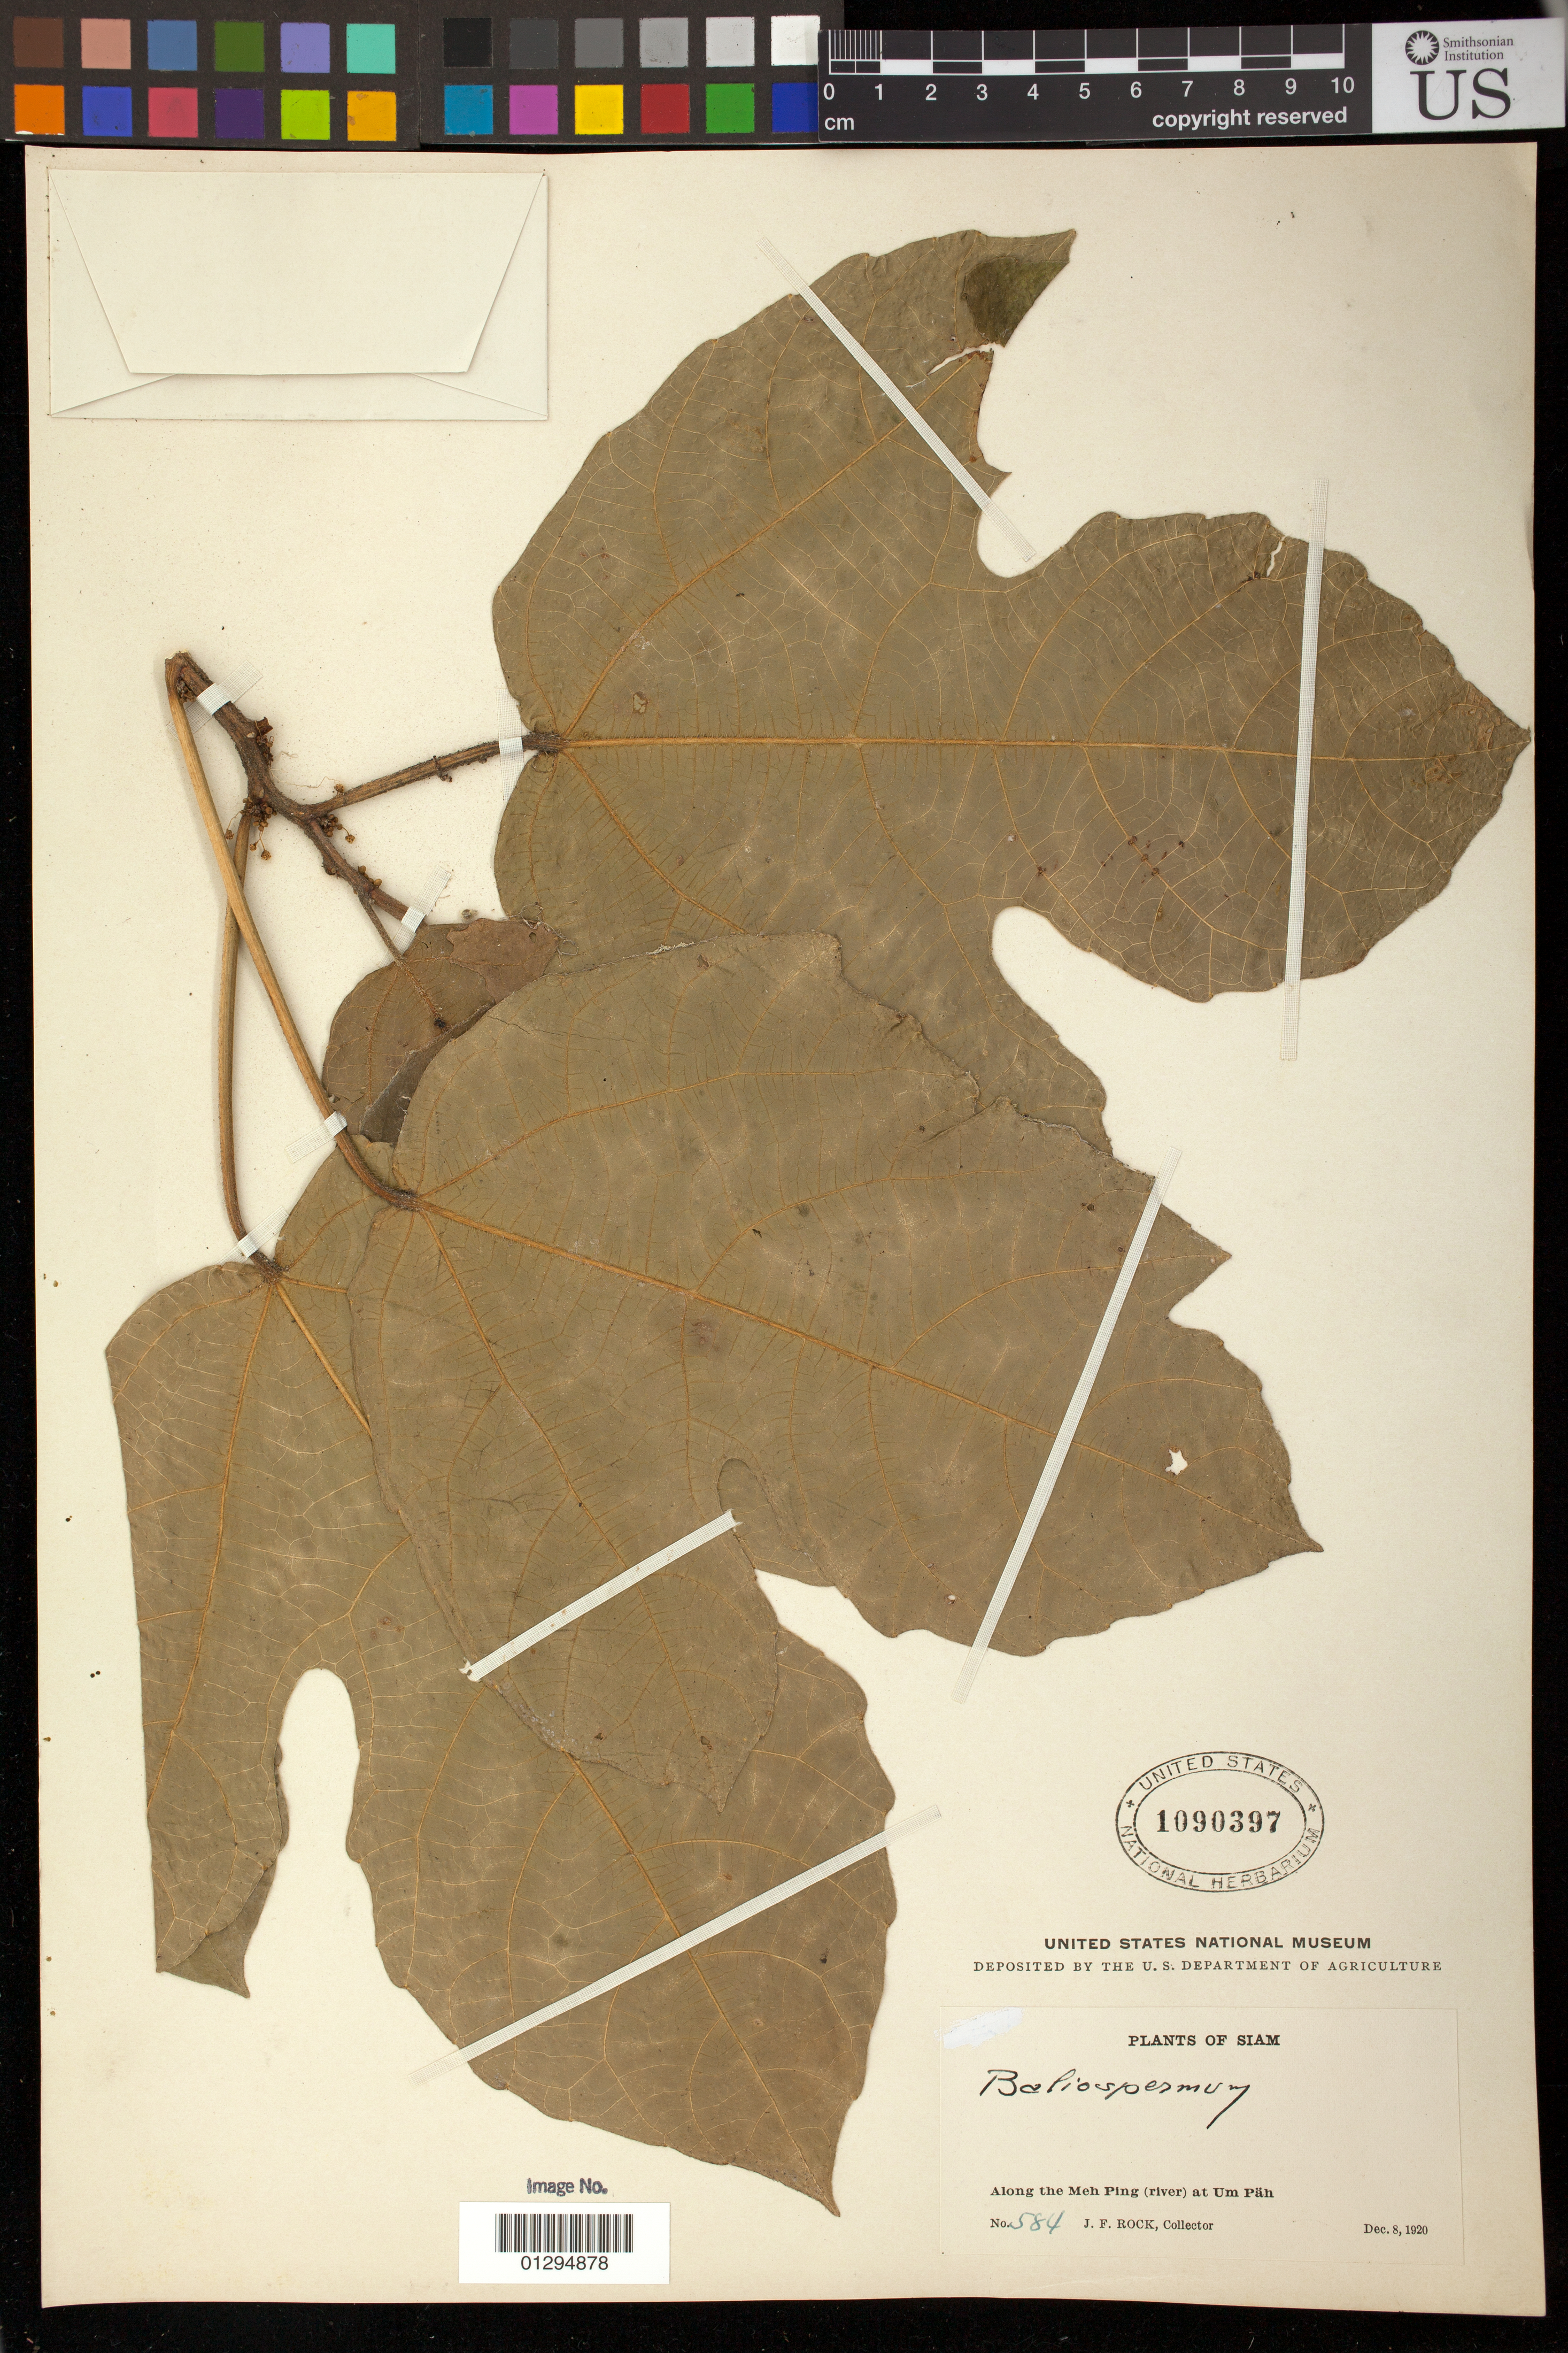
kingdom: Plantae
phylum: Tracheophyta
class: Magnoliopsida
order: Malpighiales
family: Euphorbiaceae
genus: Baliospermum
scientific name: Baliospermum sp.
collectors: J. F. Rock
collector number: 584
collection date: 1920-12-08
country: Thailand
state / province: Nakhon Sawan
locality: Along the Meh Ping (river) at Um Päh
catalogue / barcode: US 1090397